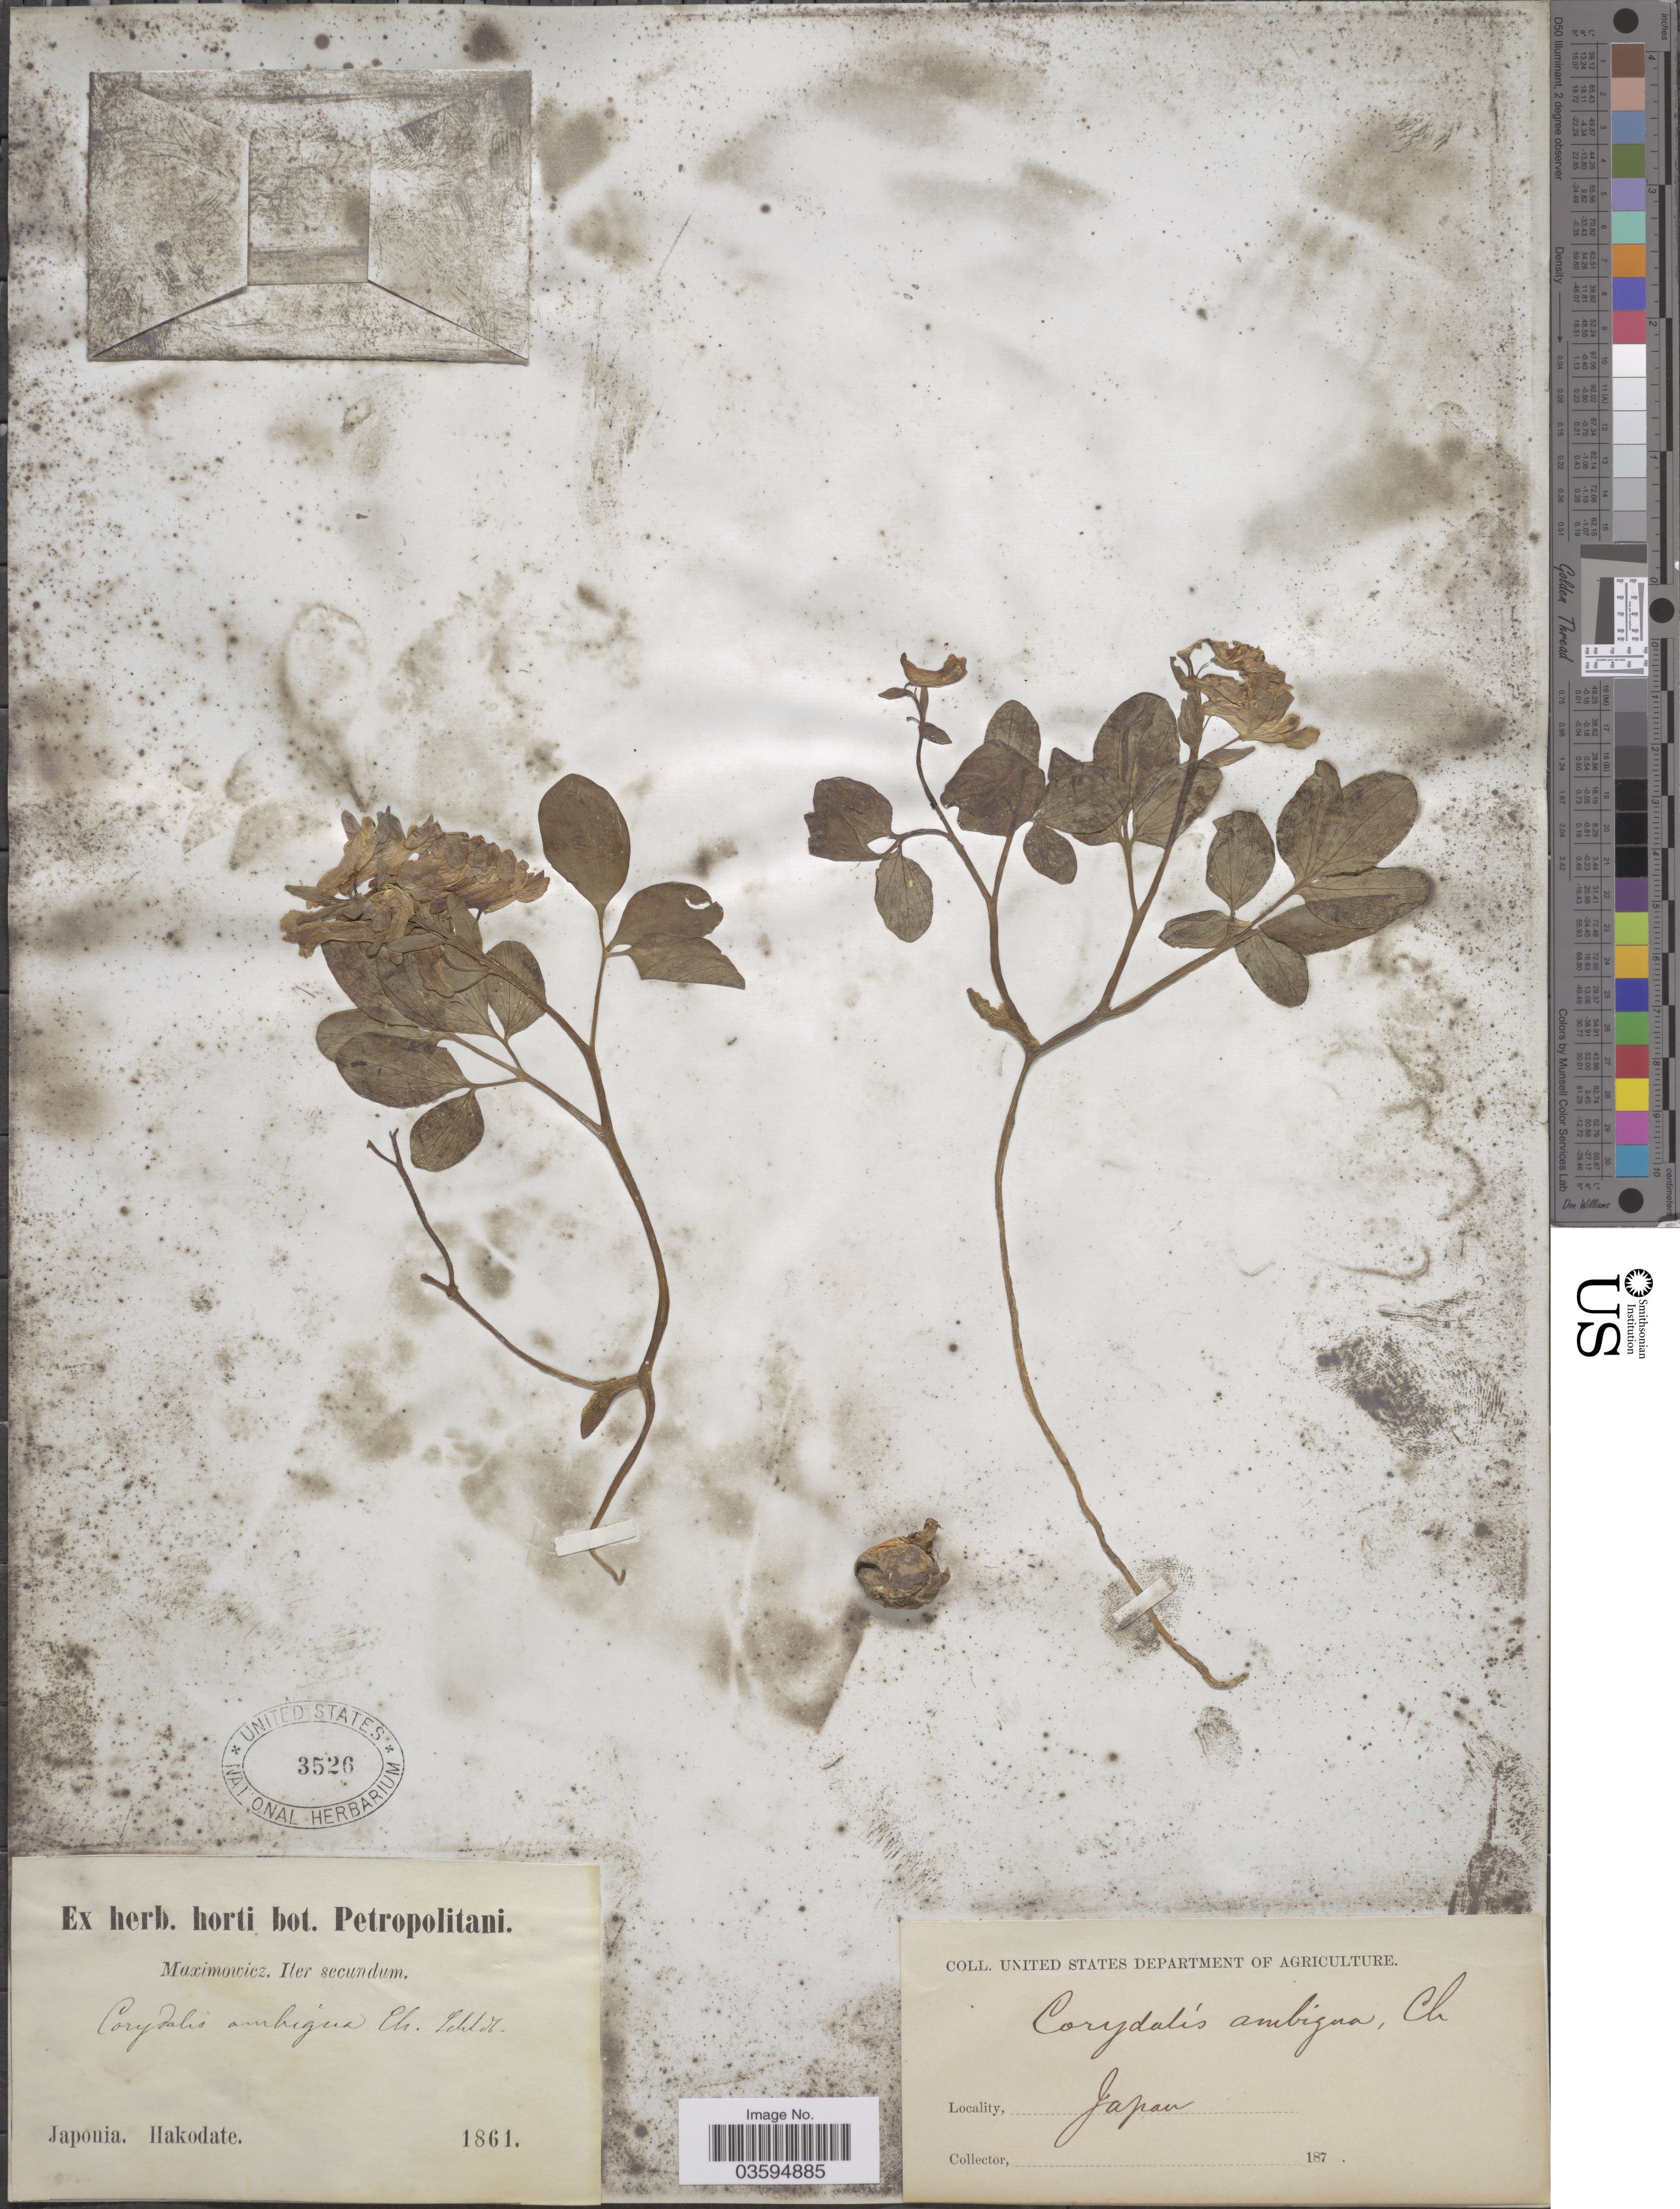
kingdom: Plantae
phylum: Tracheophyta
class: Magnoliopsida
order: Ranunculales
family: Papaveraceae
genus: Corydalis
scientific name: Corydalis ambigua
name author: Cham. & Schltdl.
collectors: Maximowicz, --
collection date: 1861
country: Japan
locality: Hakodate.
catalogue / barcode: US 3526